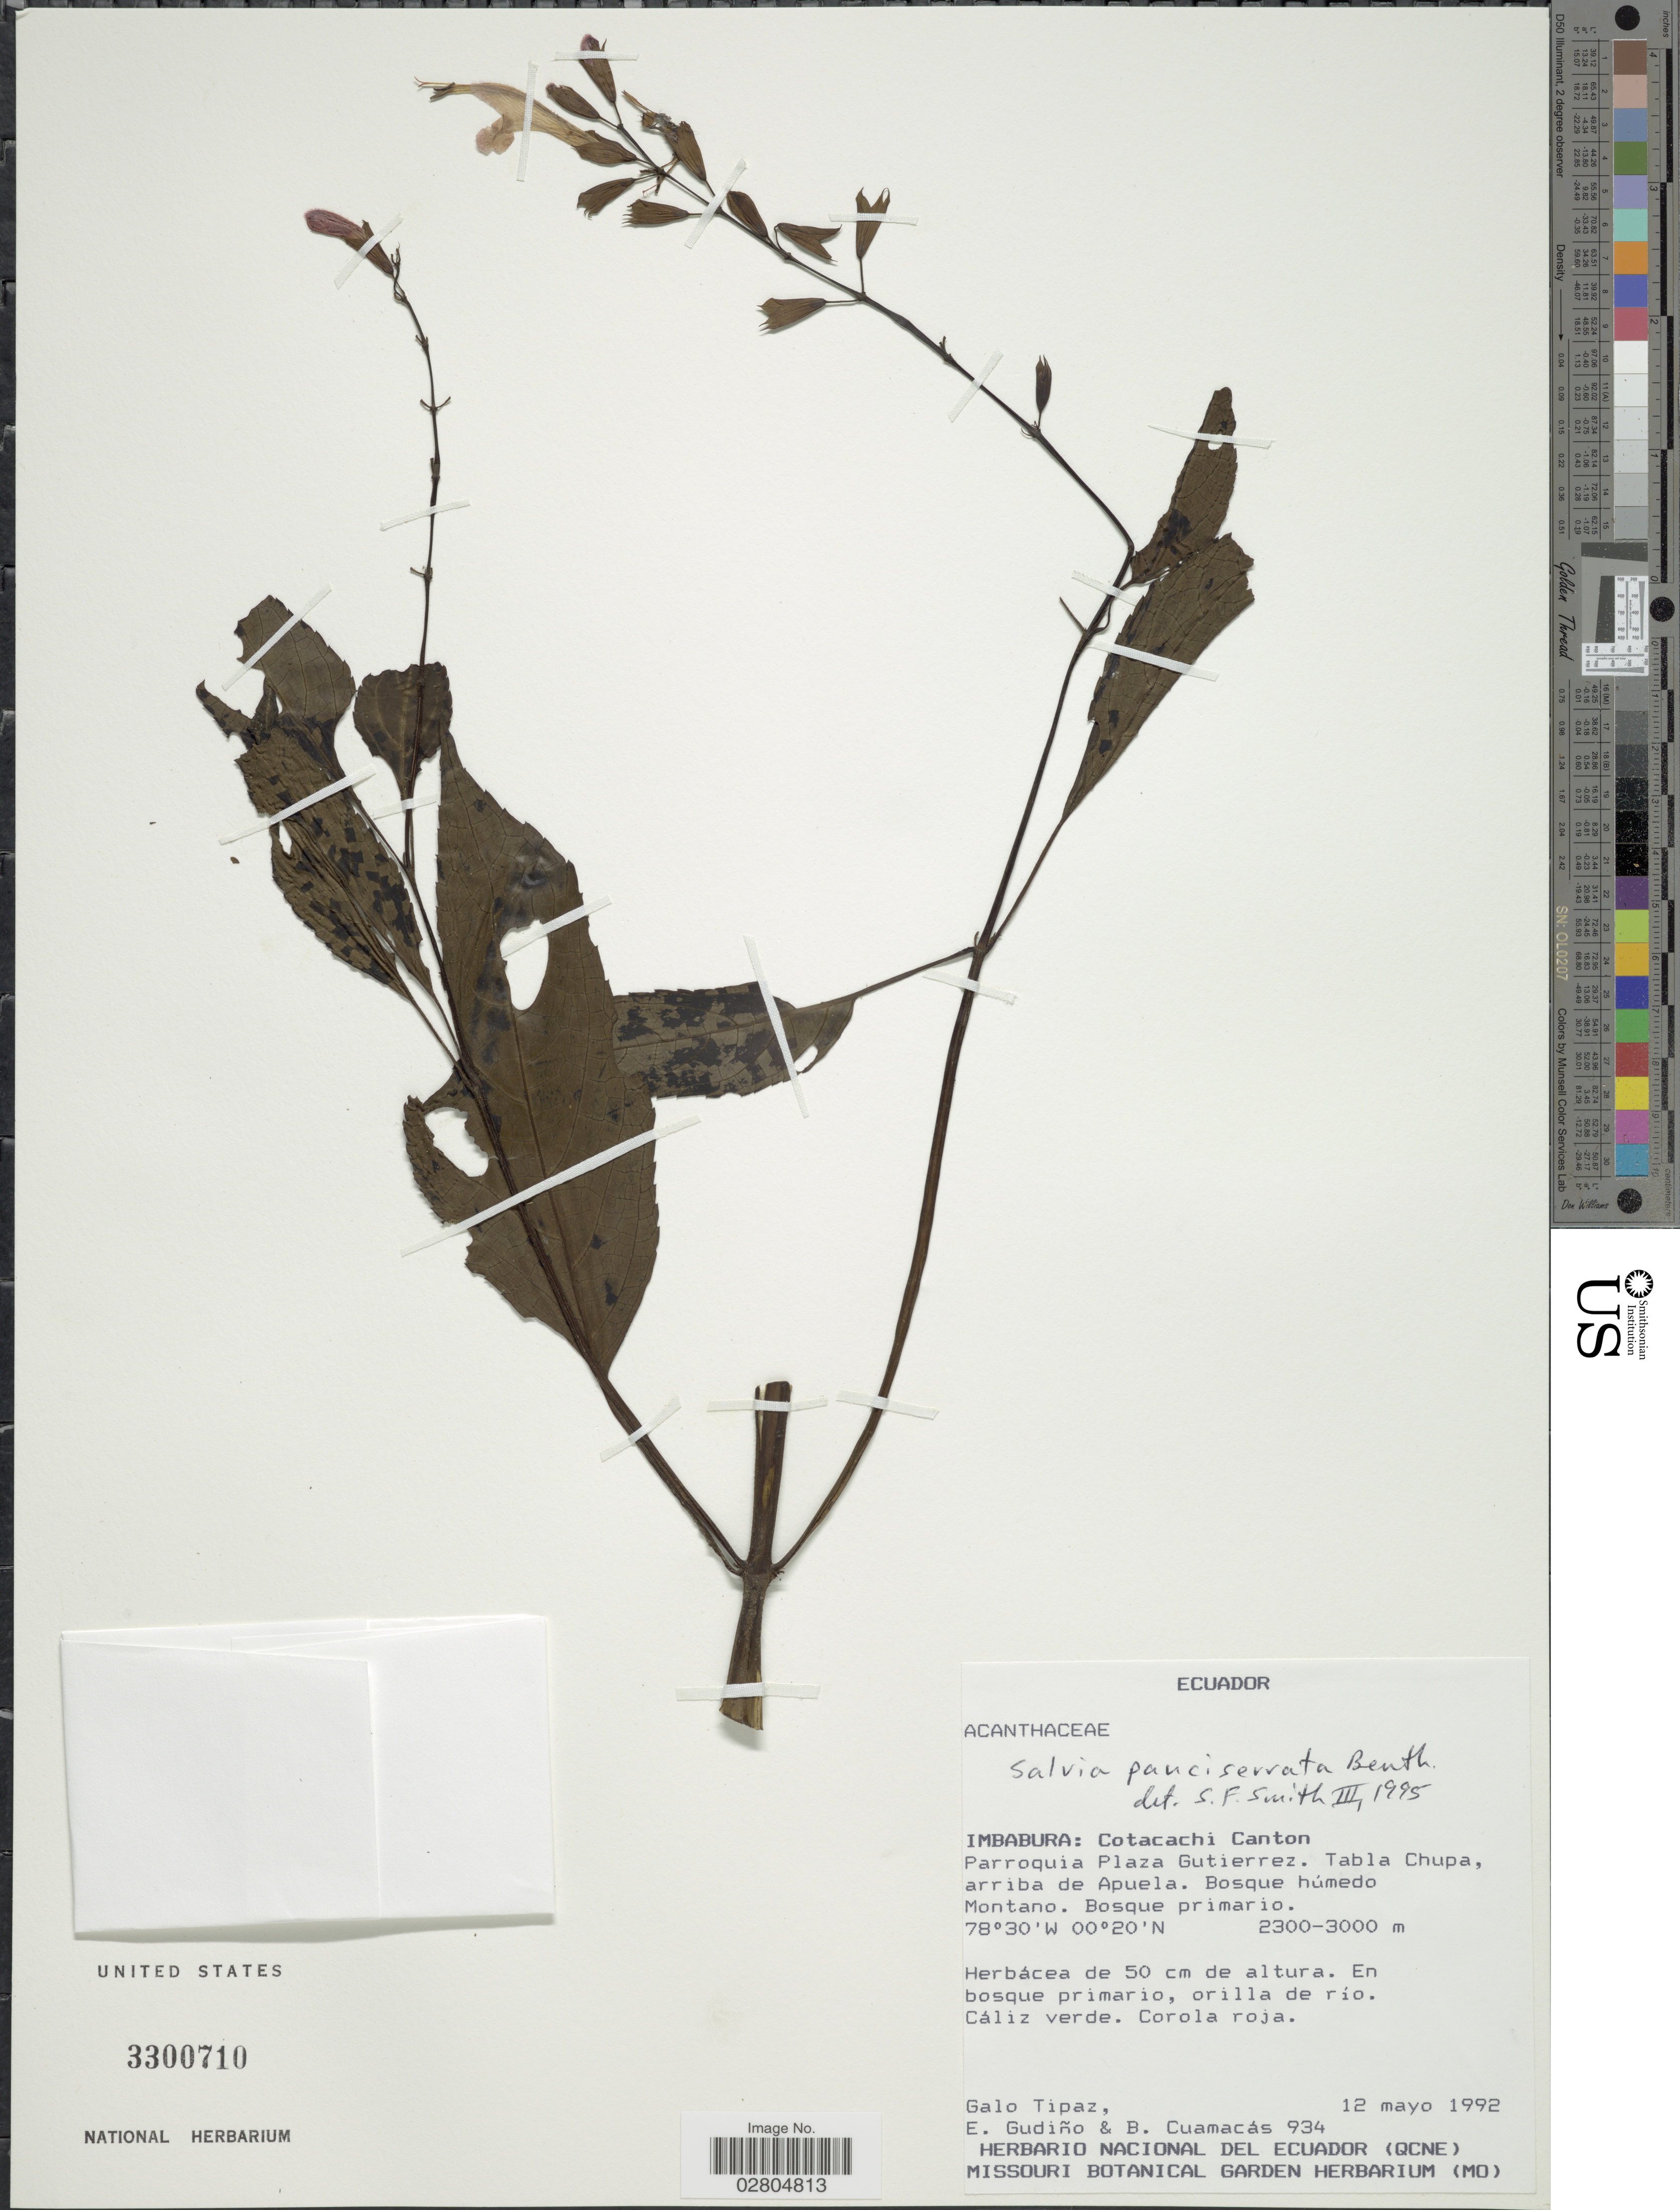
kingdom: Plantae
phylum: Tracheophyta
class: Magnoliopsida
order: Lamiales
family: Lamiaceae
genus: Salvia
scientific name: Salvia pauciserrata subsp. pauciserrata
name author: Benth.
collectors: G. Tipaz, E. Gudiño & B. Cuamacas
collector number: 934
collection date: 1992-05-12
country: Ecuador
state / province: Imbabura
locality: Cotacachi Canton. Parroquia Plaza Gutierrez. Tabla Chupa, arriba de Apuela.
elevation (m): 2300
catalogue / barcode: US 3300710